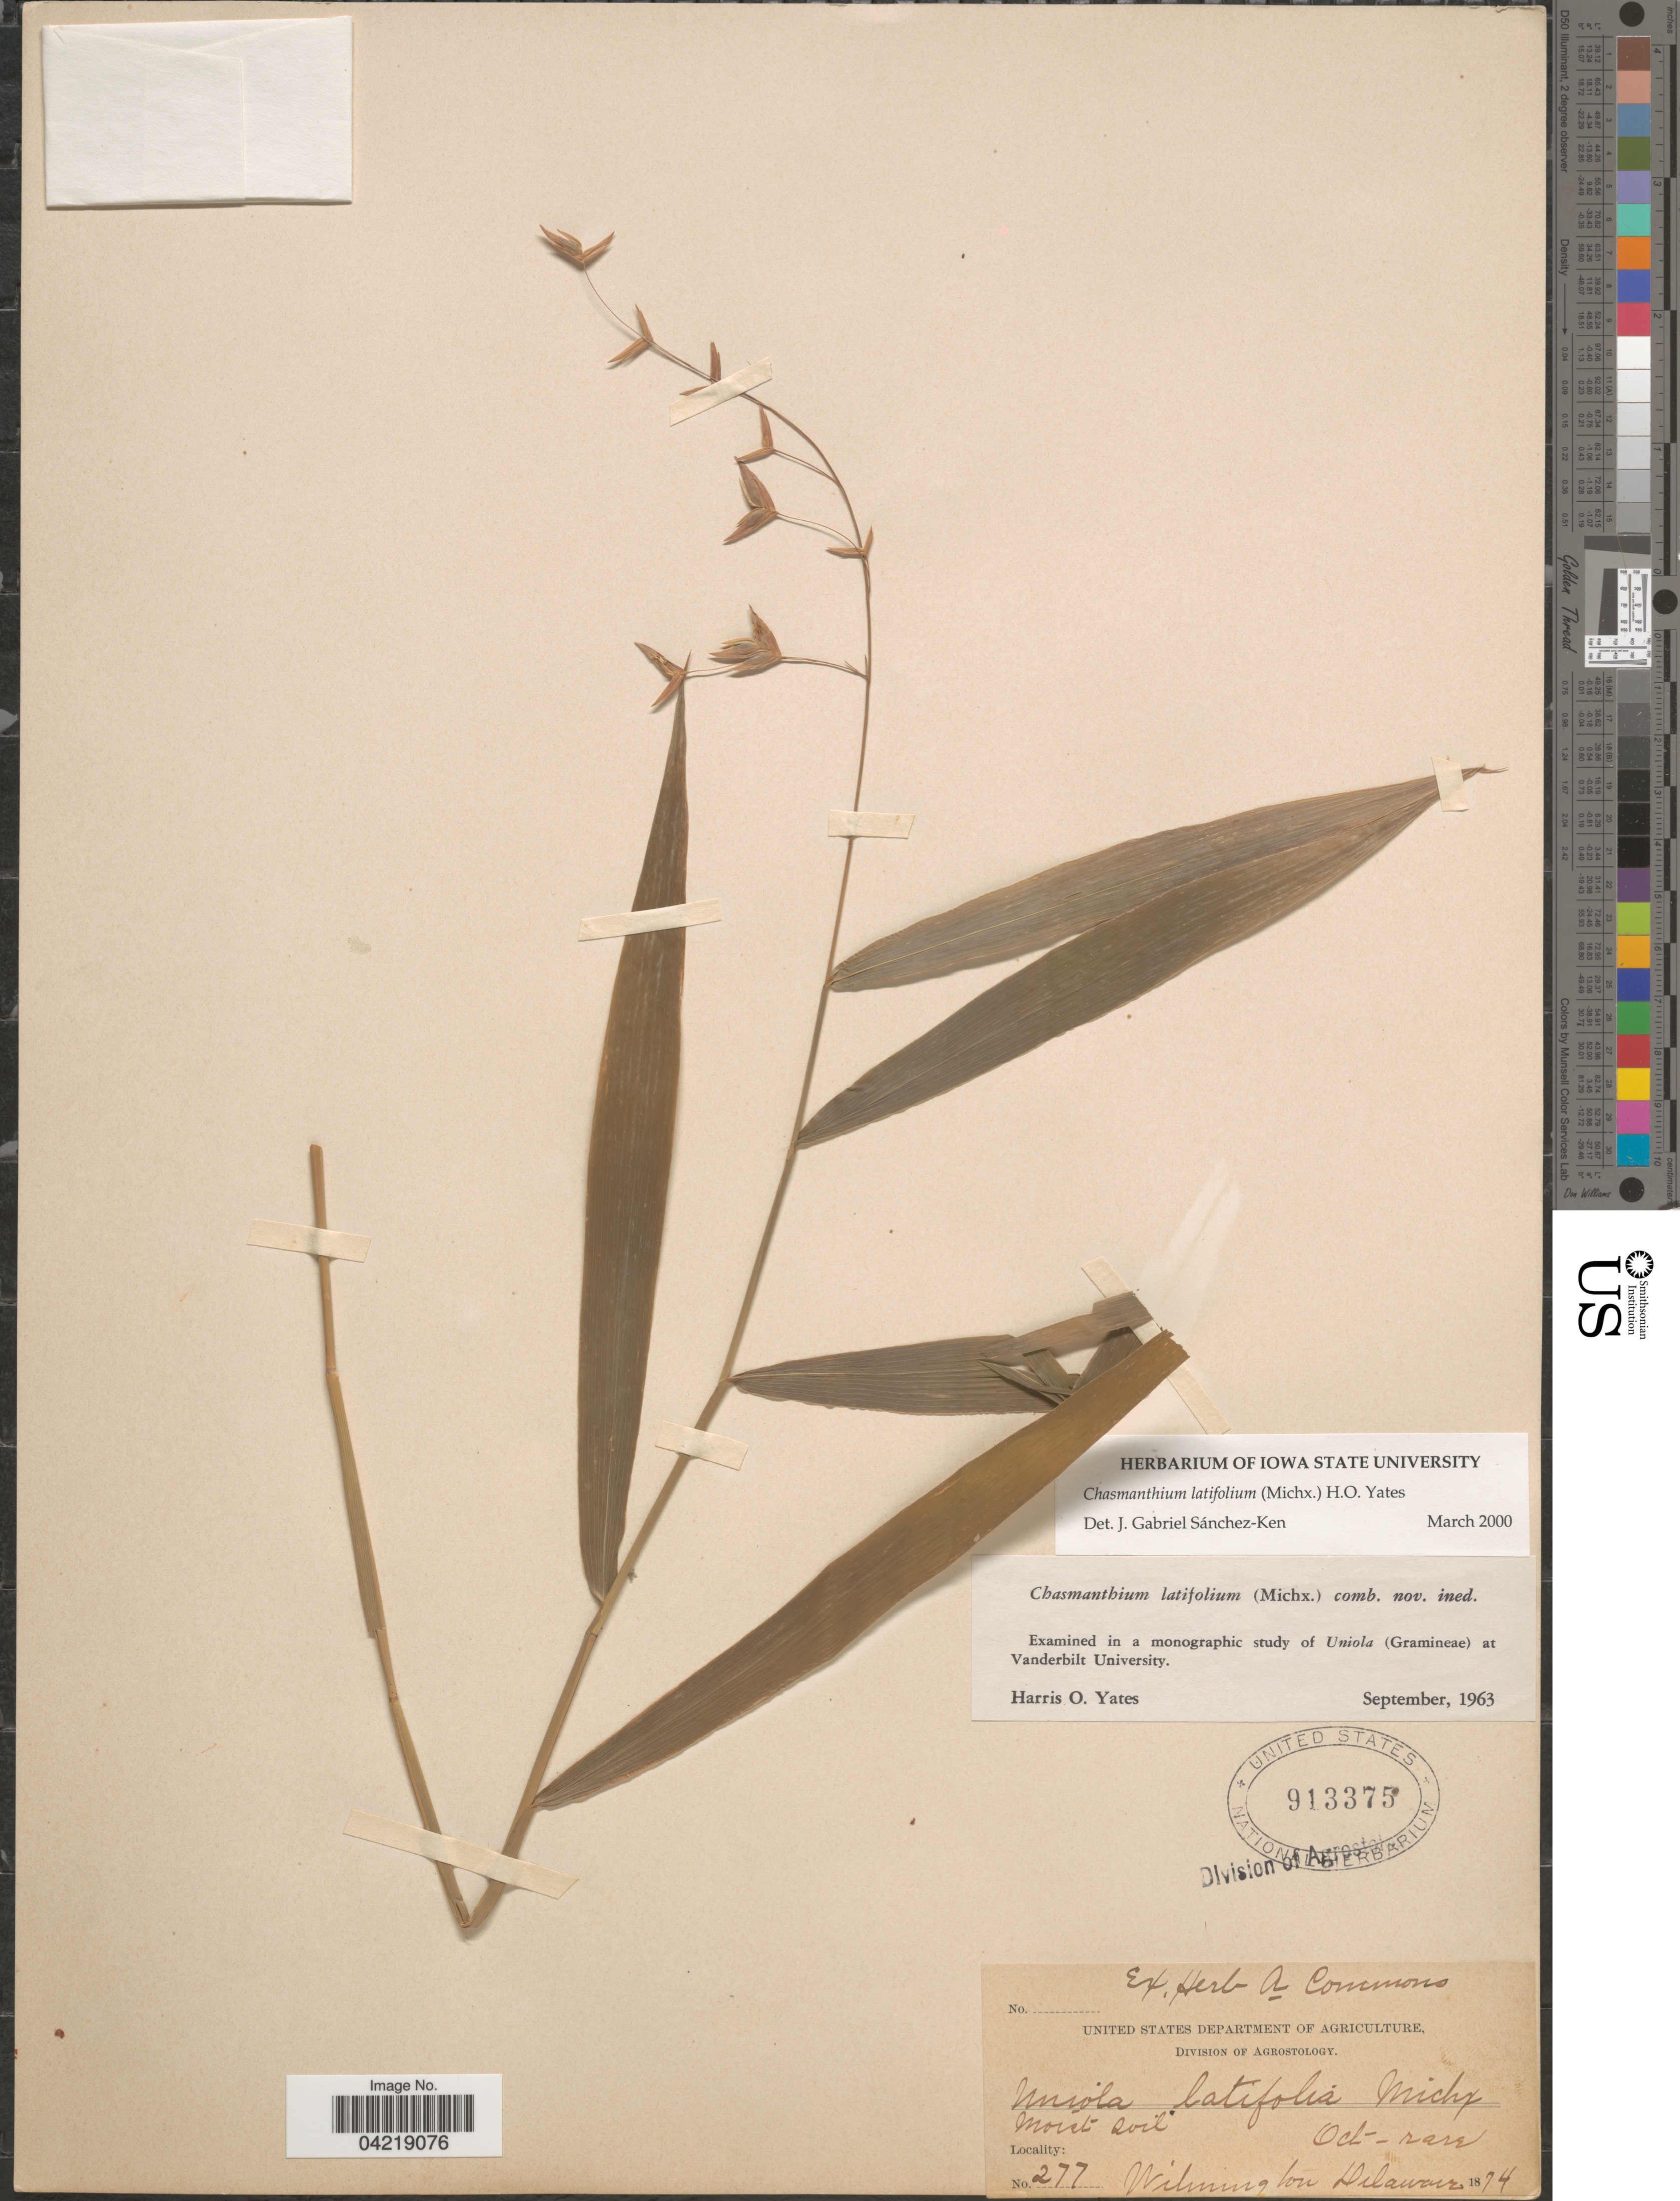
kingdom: Plantae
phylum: Tracheophyta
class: Liliopsida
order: Poales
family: Poaceae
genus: Chasmanthium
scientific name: Chasmanthium latifolium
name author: (Michx.) H.O. Yates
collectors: ex herb. A. Commons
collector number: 277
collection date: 1874-10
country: United States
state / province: Delaware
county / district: New Castle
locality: Wilmington.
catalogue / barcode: US 913375